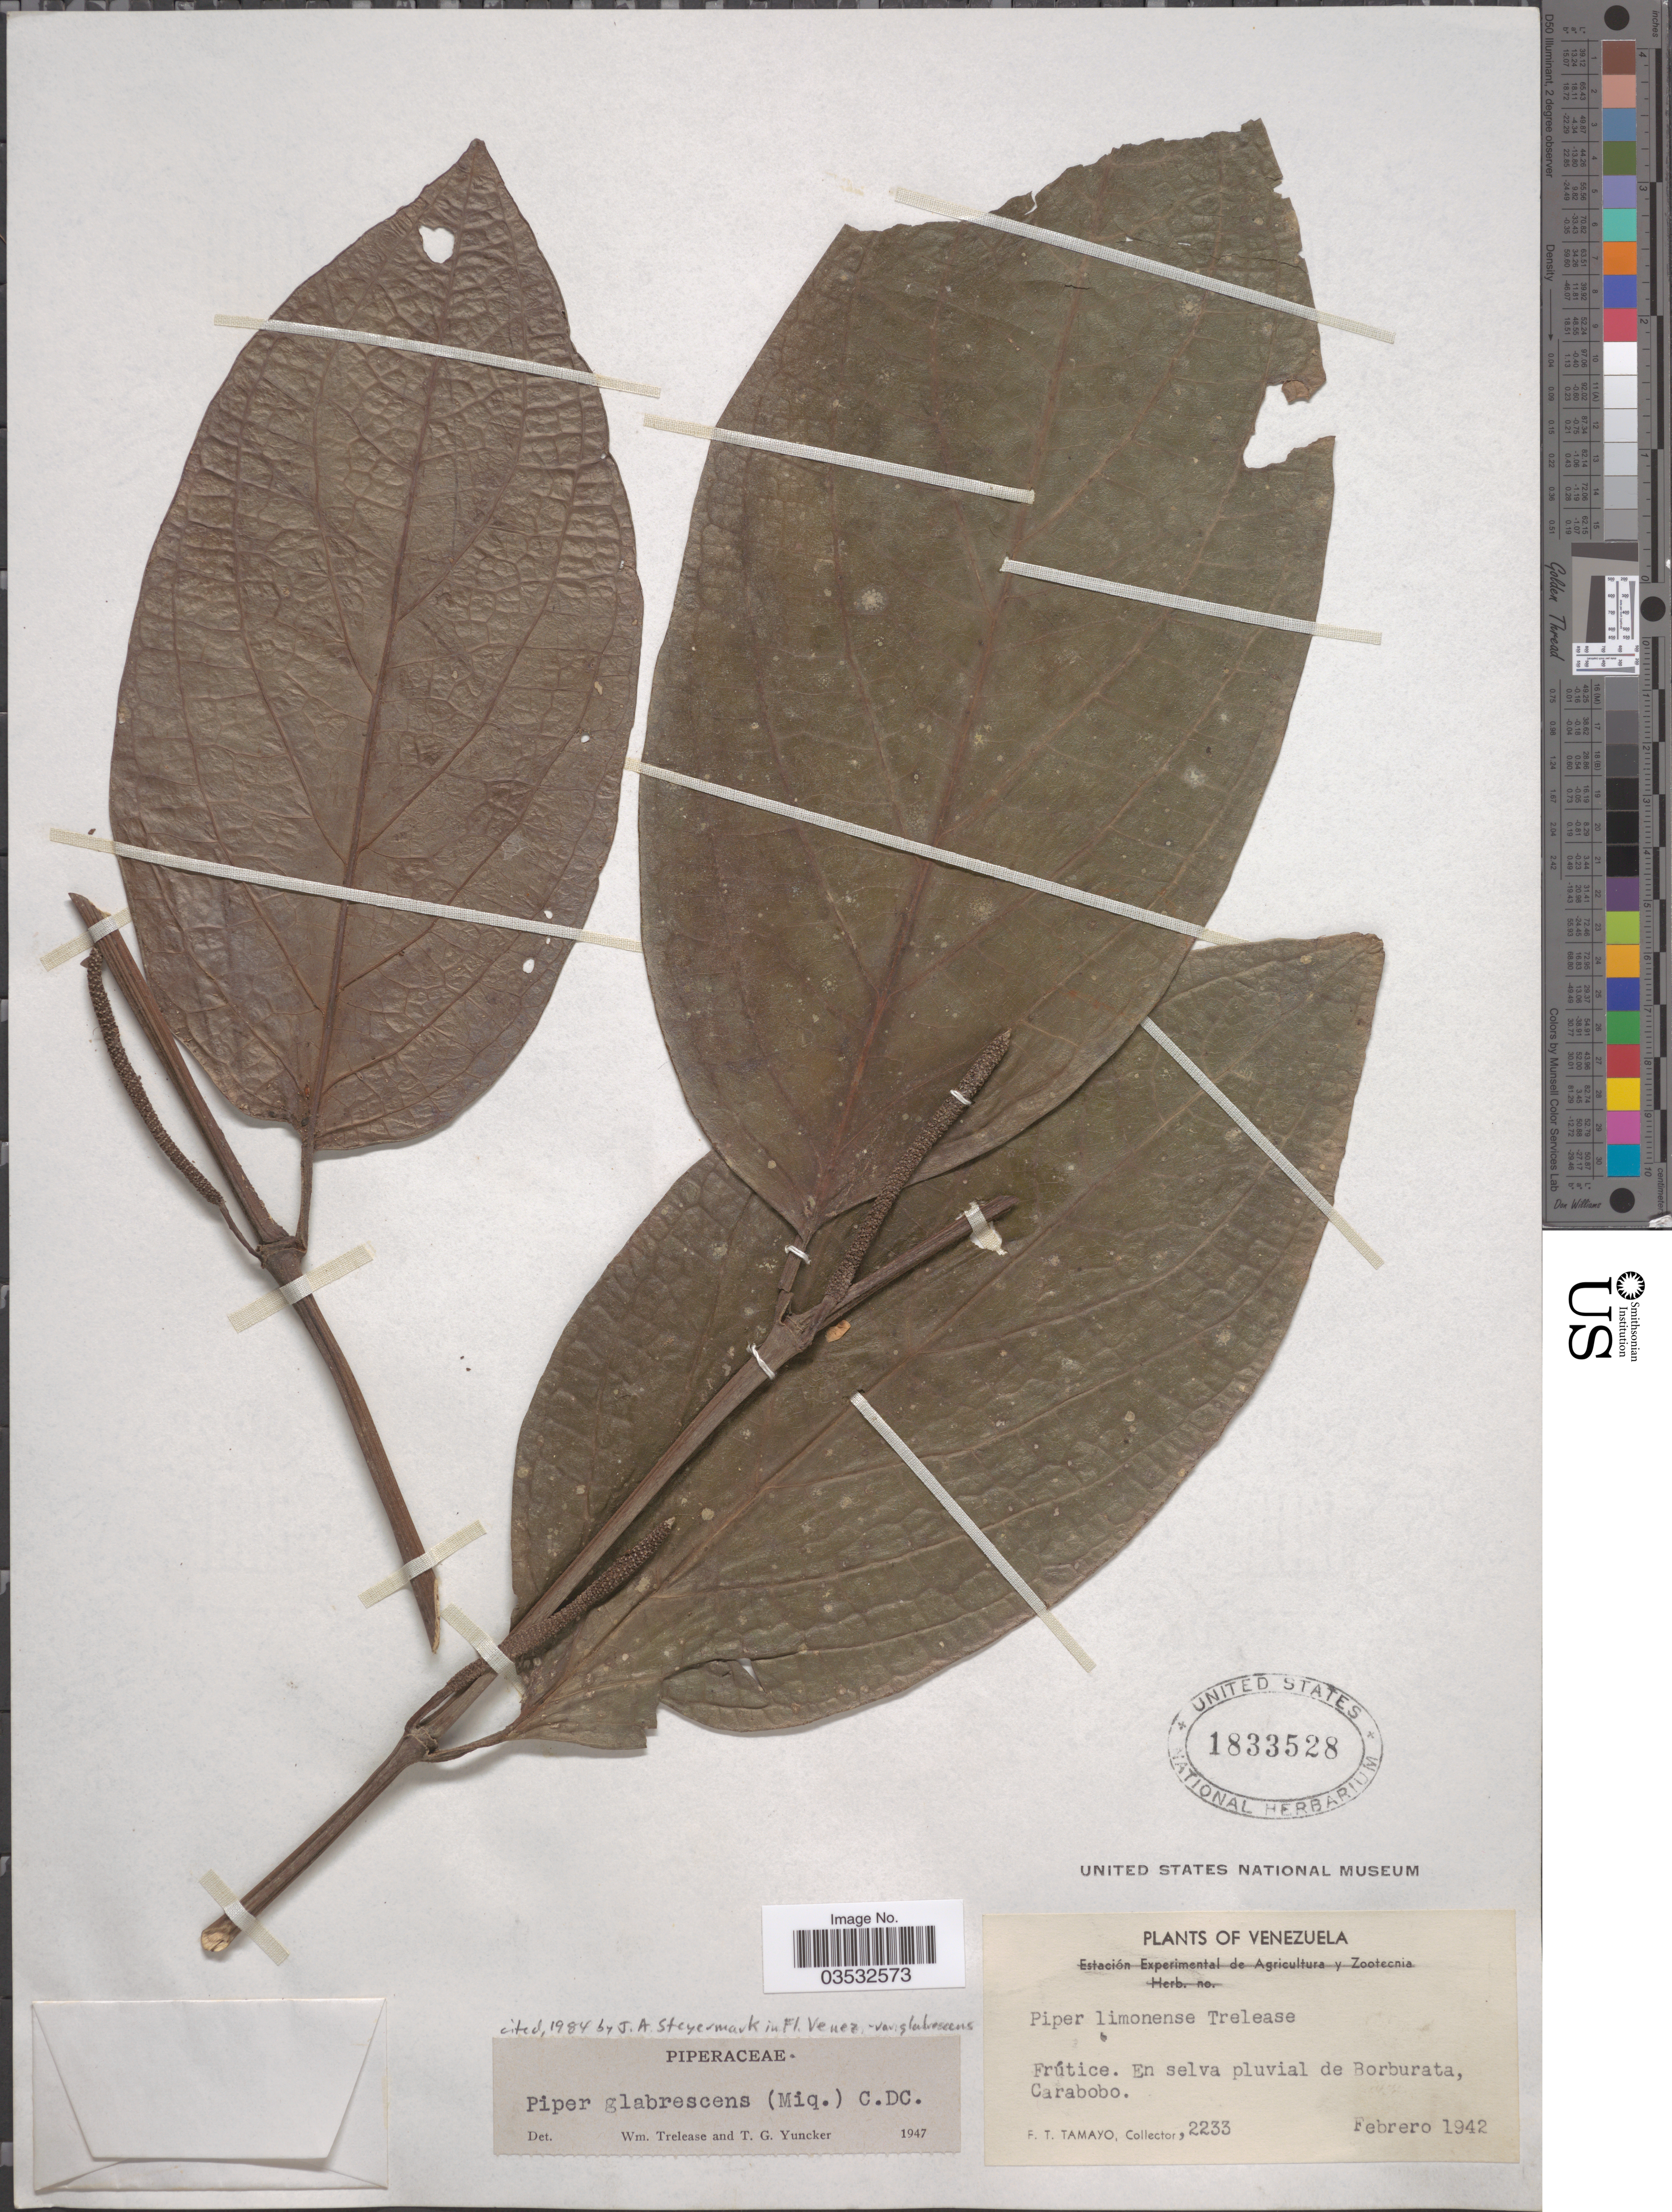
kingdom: Plantae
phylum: Tracheophyta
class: Magnoliopsida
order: Piperales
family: Piperaceae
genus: Piper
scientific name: Piper glabrescens var. glabrescens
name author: (Miq.) C. DC.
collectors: F. Tamayo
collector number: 2233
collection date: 1942-02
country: Venezuela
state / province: Carabobo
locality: En selva pluvial de Borburata.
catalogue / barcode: US 1833528